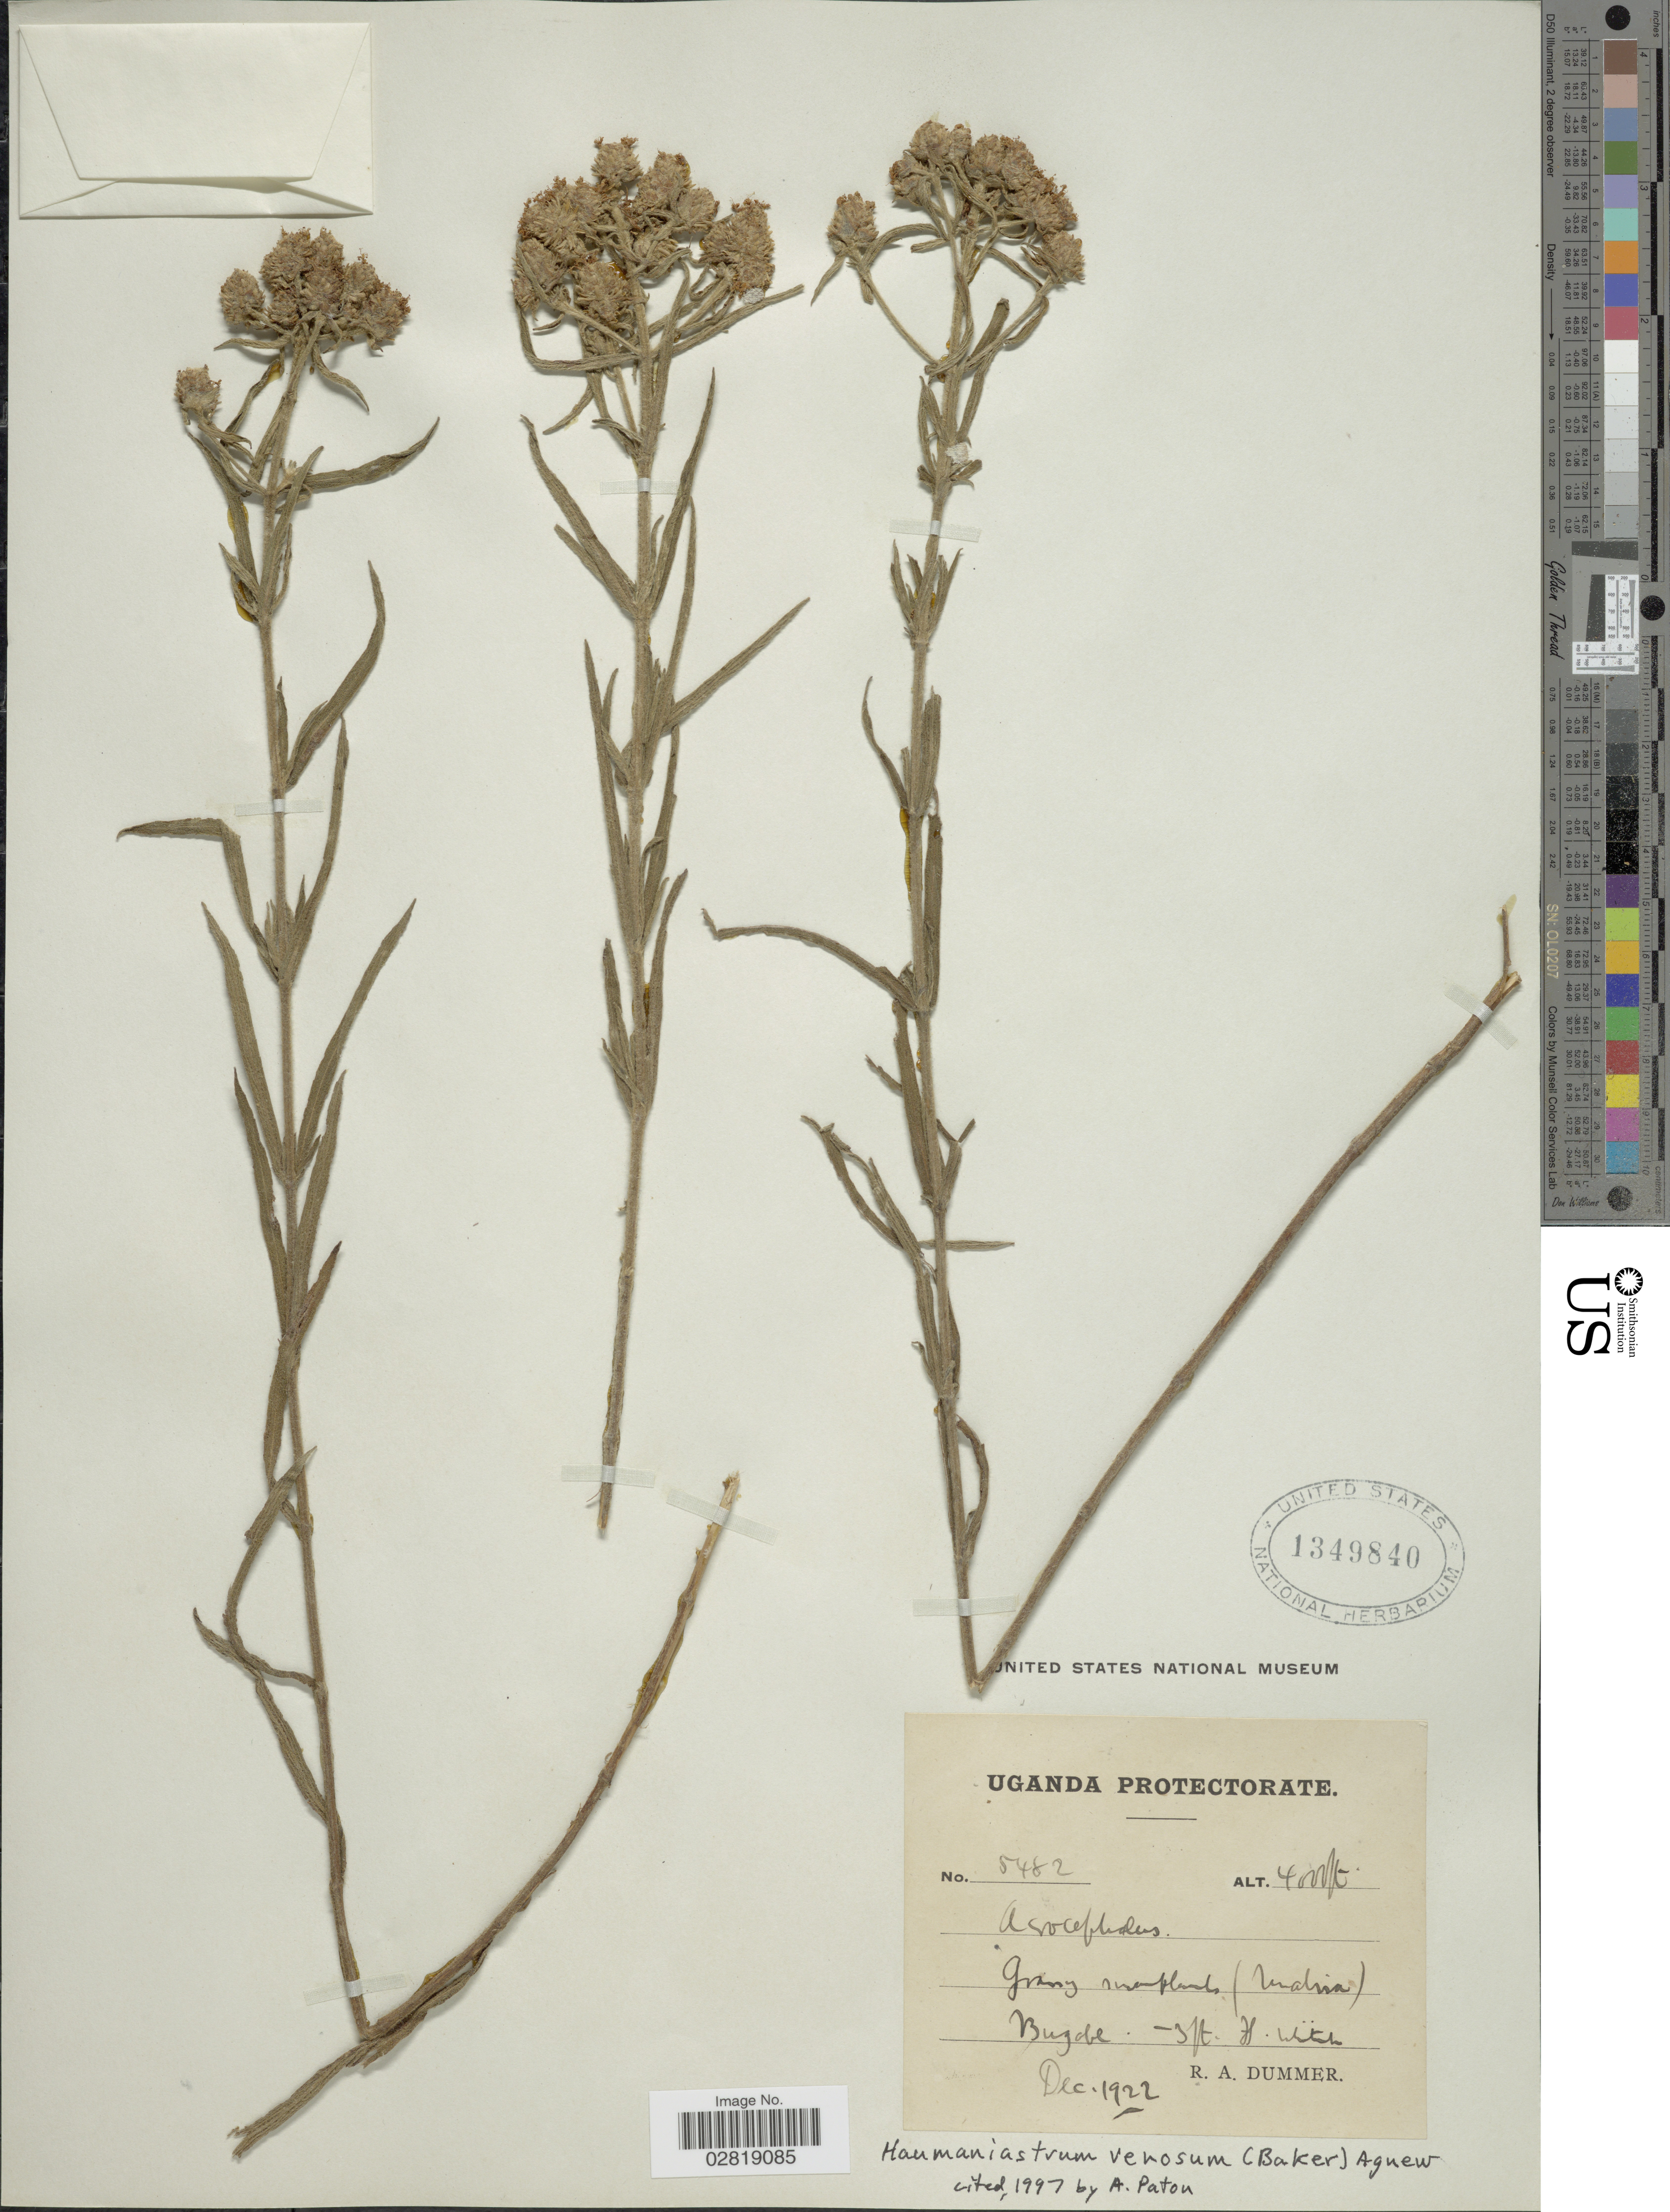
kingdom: Plantae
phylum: Tracheophyta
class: Magnoliopsida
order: Lamiales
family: Lamiaceae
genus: Haumaniastrum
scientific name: Haumaniastrum venosum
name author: (Baker) Agnew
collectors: R. Dümmer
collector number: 5482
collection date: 1922-12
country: Uganda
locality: Uganda Protectorate. Grassy swamplands (Mabira). Bugobe.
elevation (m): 1219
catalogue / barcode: US 1349840